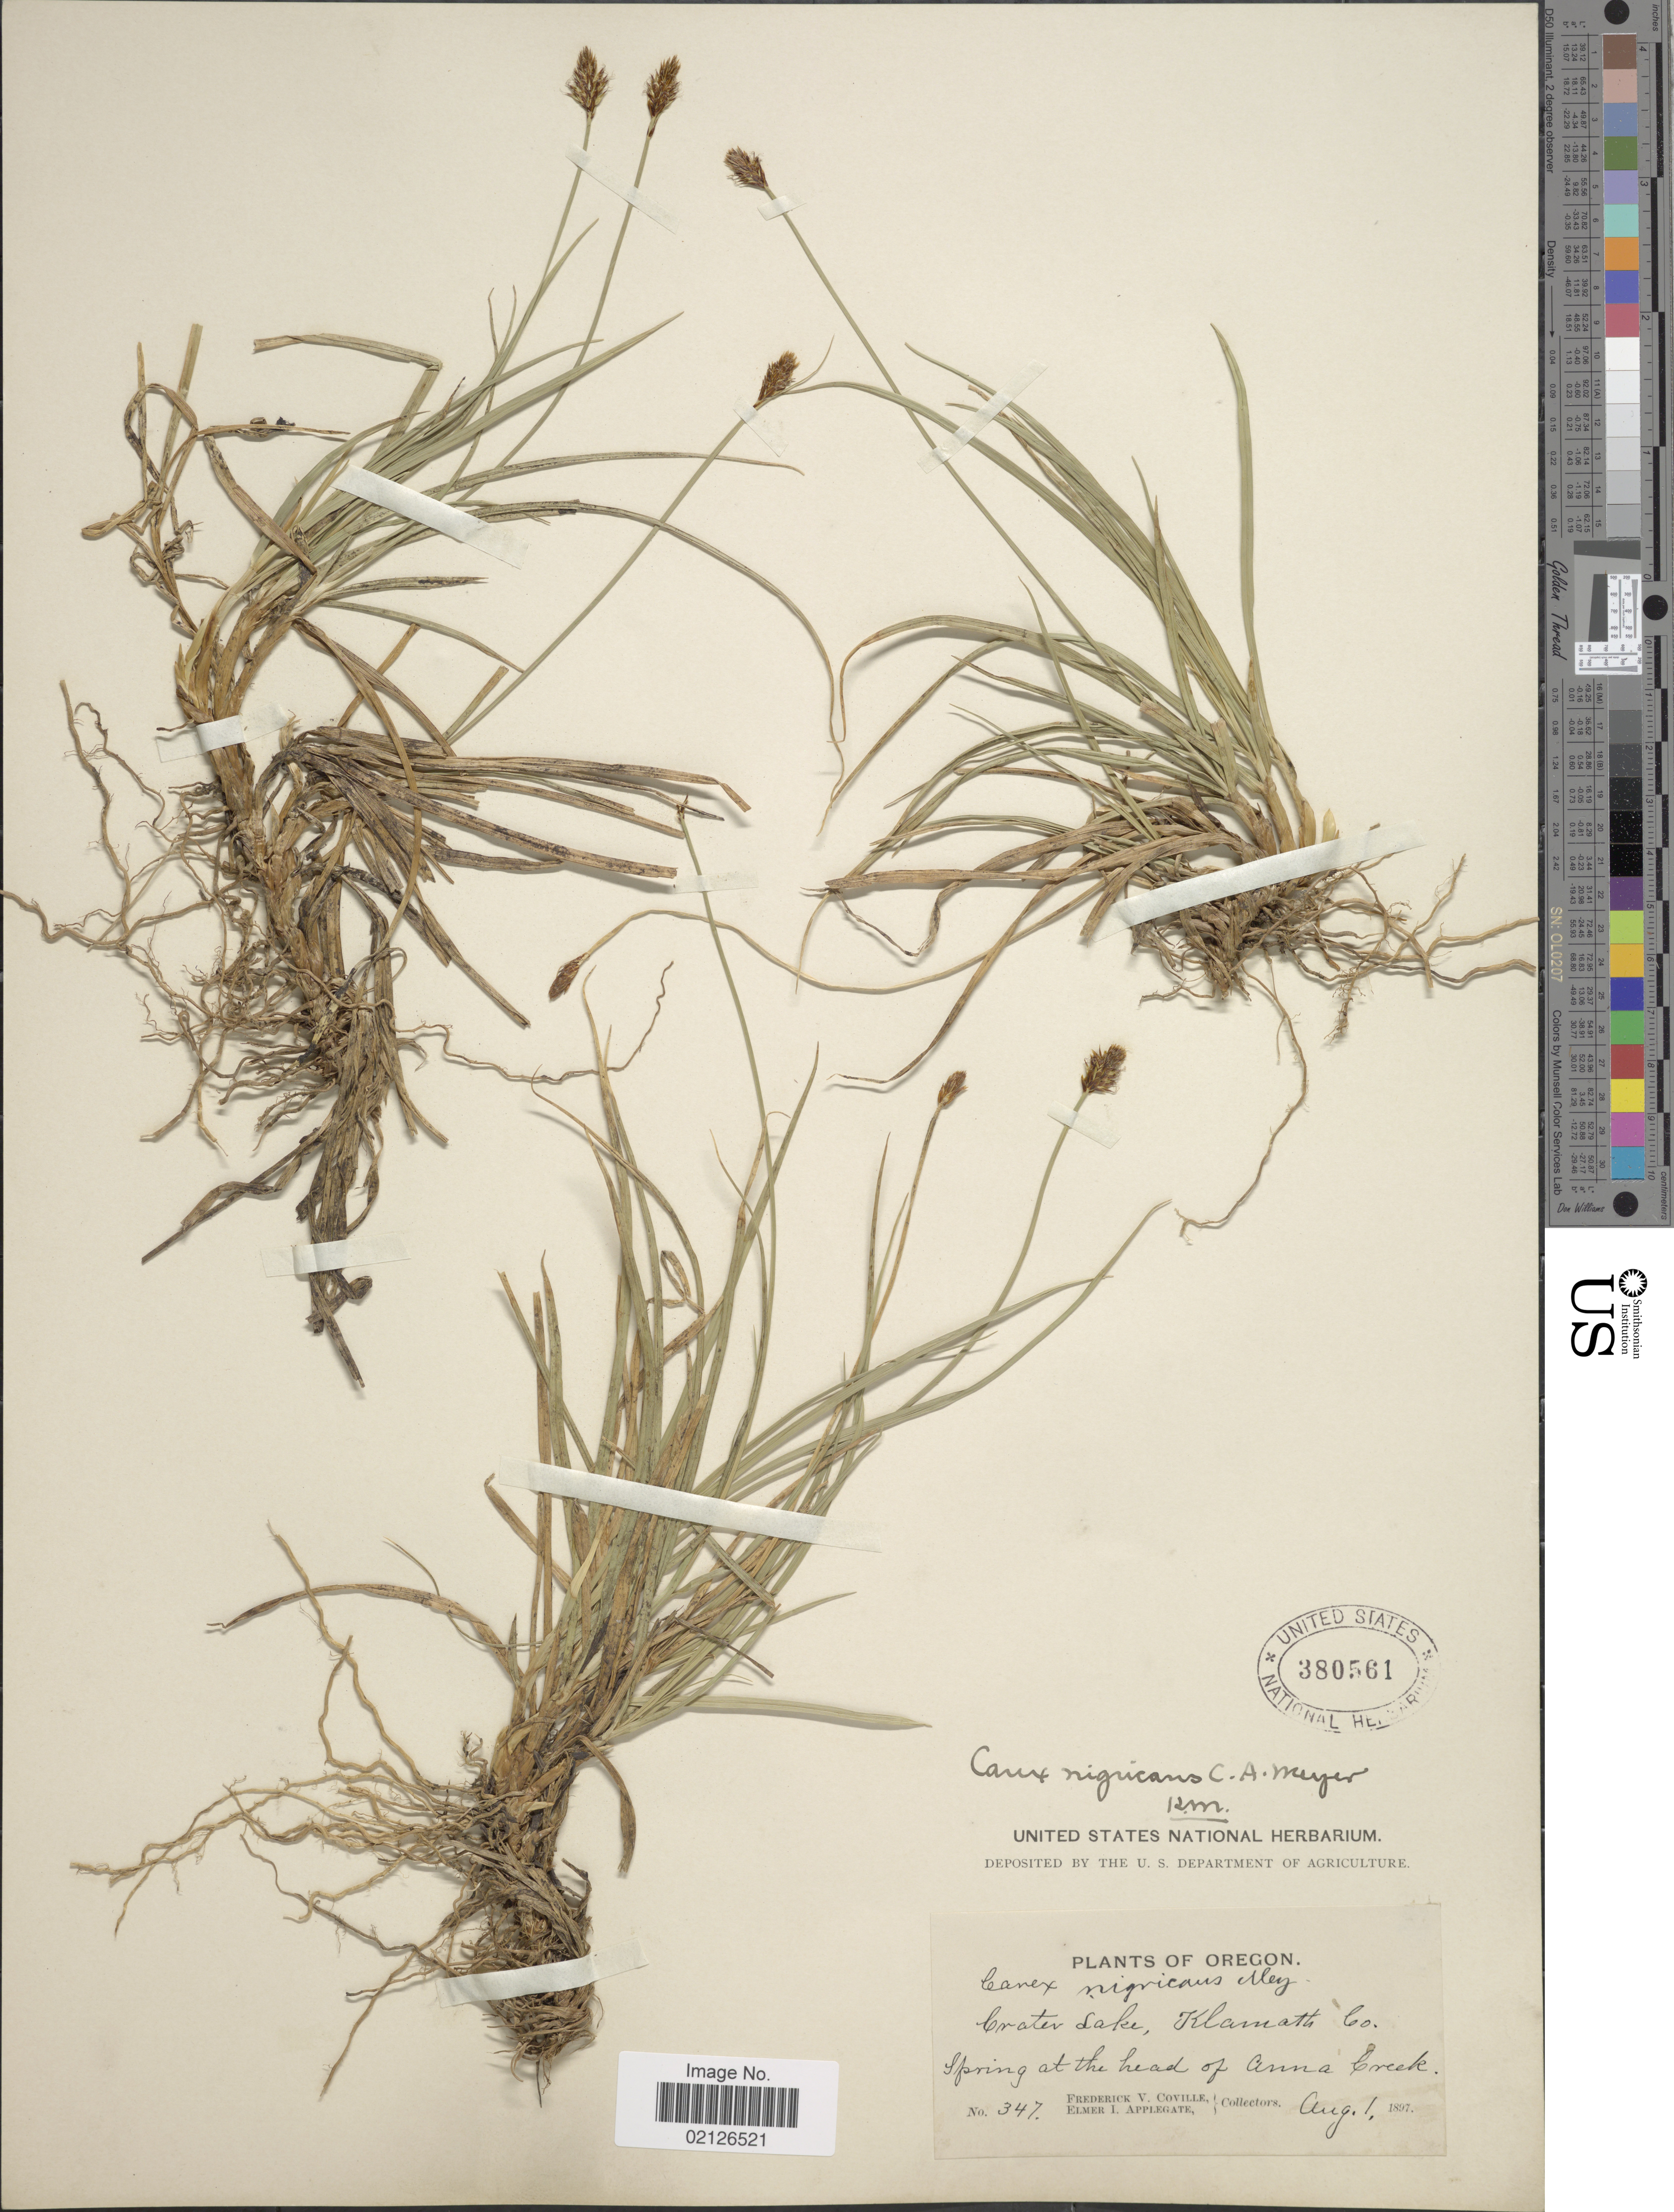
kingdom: Plantae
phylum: Tracheophyta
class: Liliopsida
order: Poales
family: Cyperaceae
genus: Carex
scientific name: Carex nigricans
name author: C.A. Mey.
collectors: F. V. Coville & E. I. Applegate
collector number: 347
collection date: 1897-08-01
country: United States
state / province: Oregon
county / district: Klamath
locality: Crater Lake, Klamath Co., spring at the head of Anna Creek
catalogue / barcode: US 380561